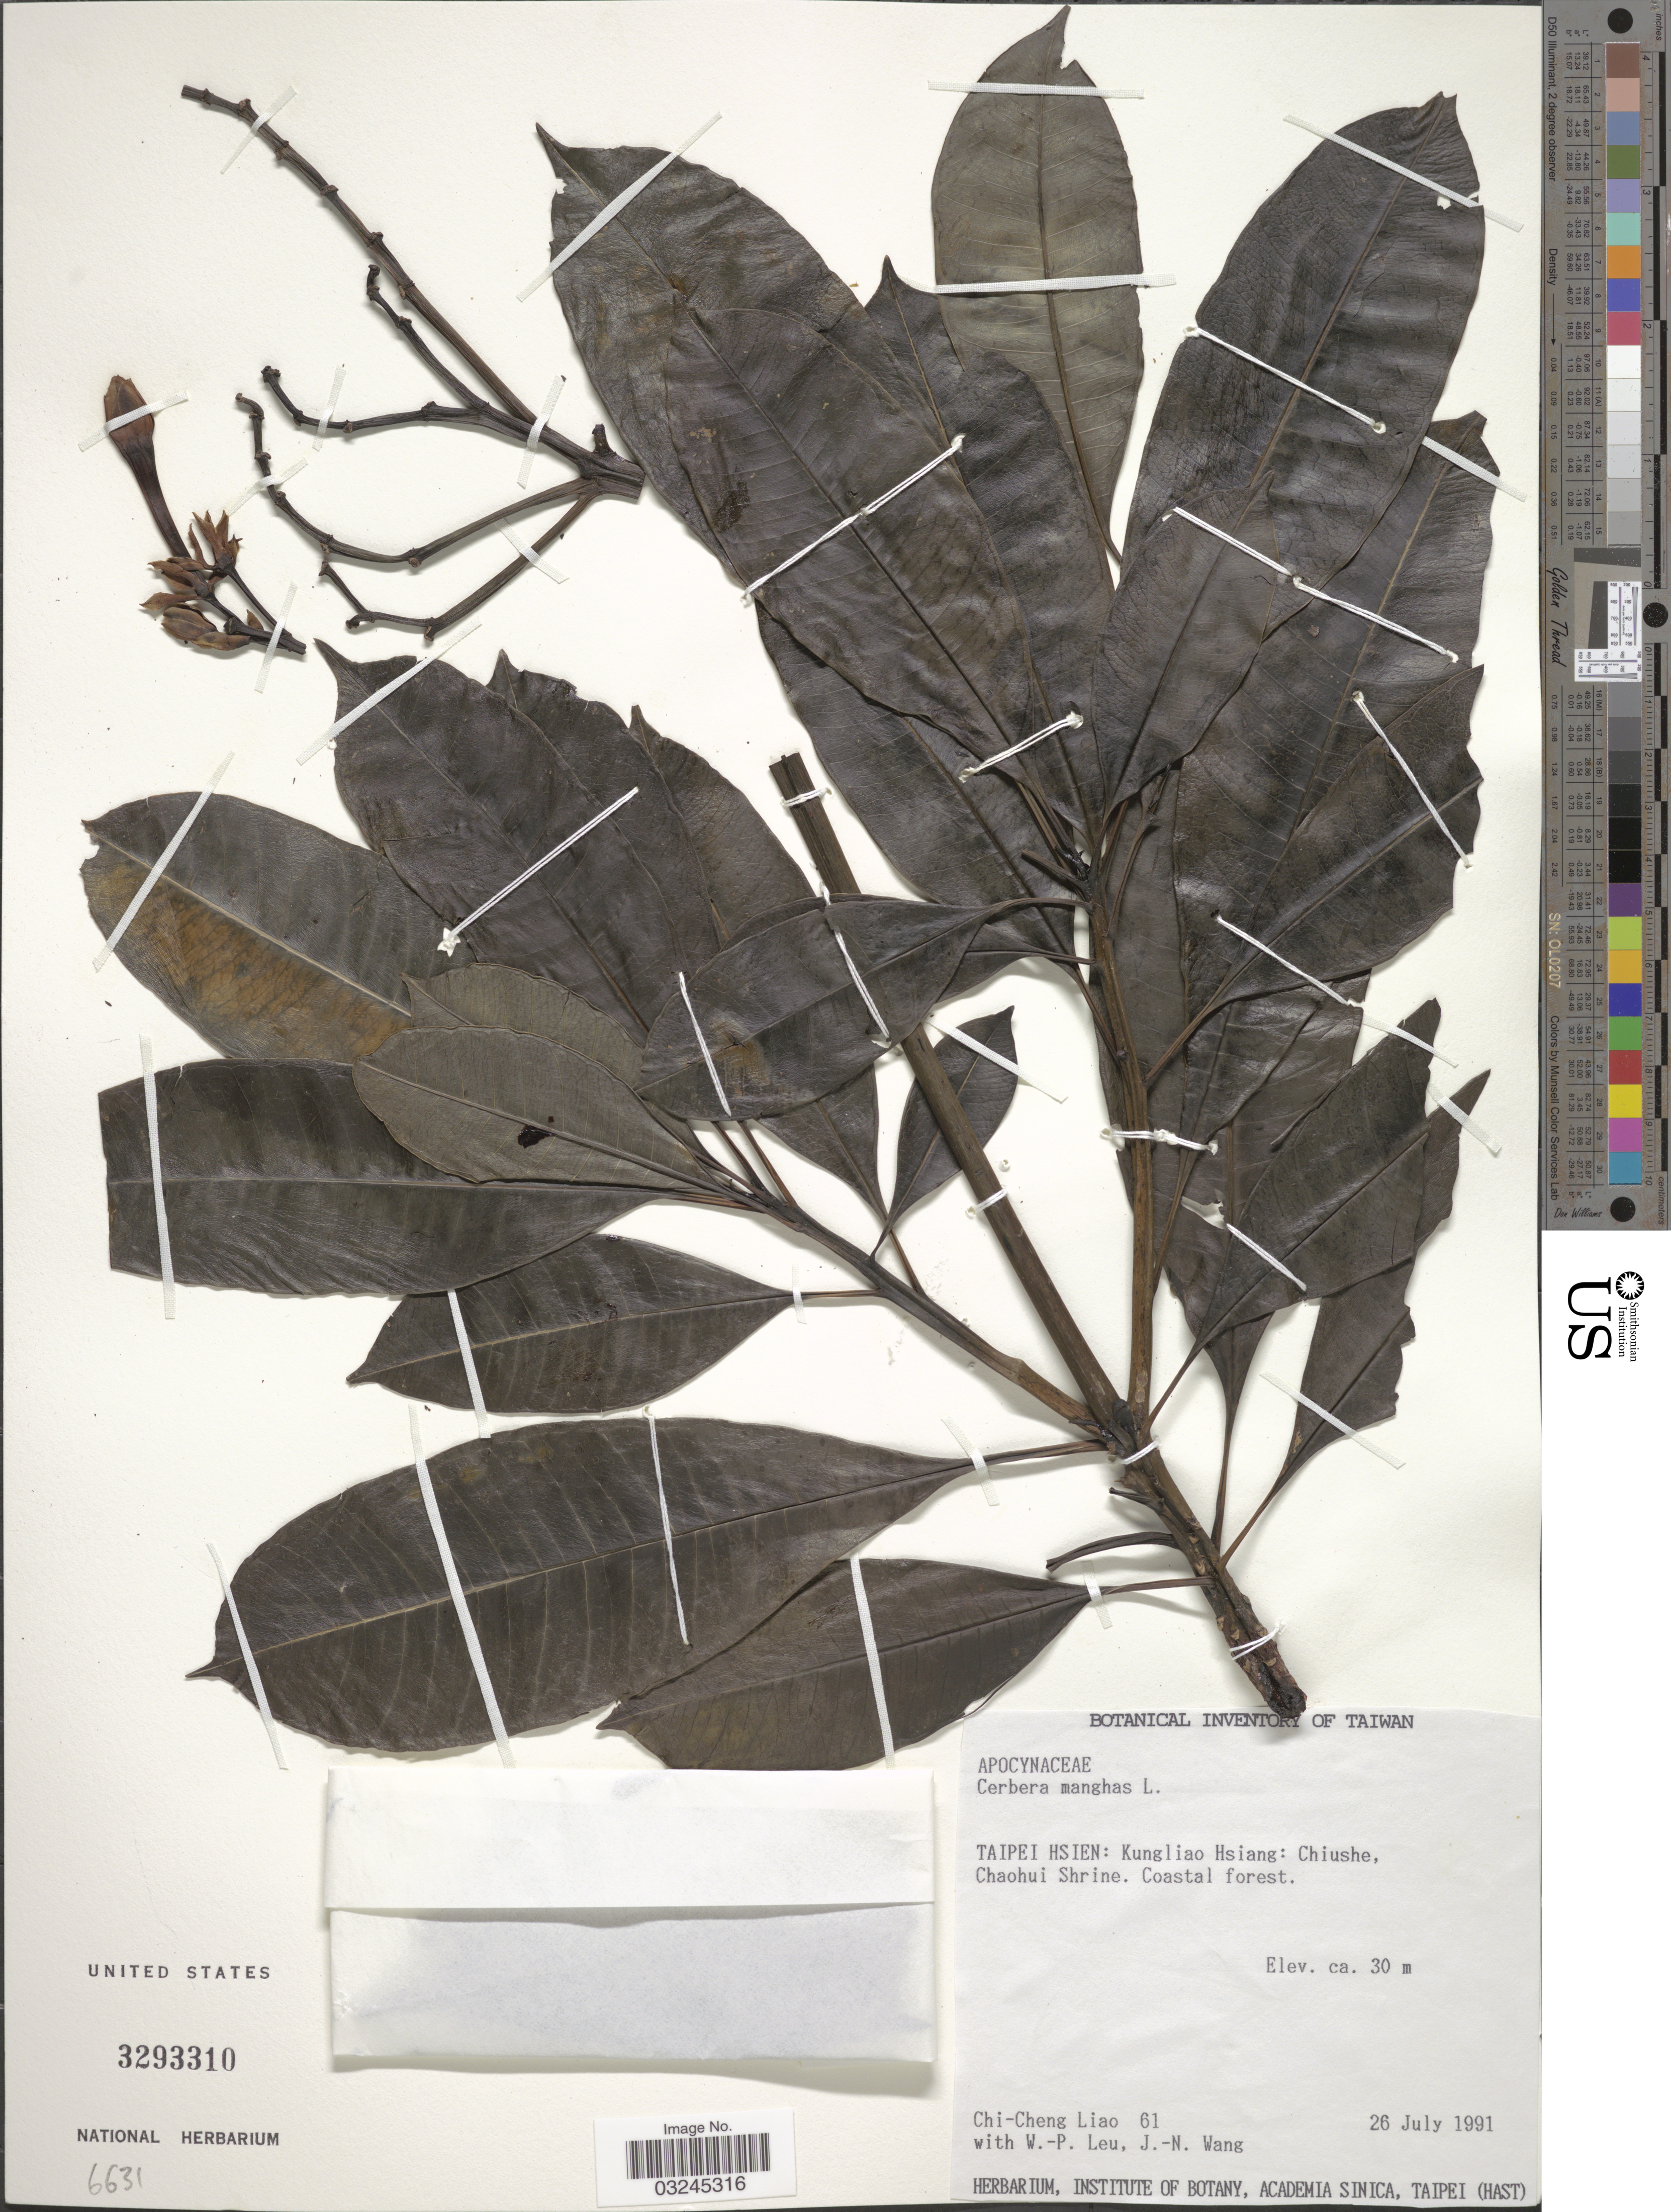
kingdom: Plantae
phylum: Tracheophyta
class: Magnoliopsida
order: Gentianales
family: Apocynaceae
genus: Cerbera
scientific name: Cerbera manghas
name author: L.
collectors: C. Liao, W. Leu & J. Wang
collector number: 61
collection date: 1991-07-26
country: Taiwan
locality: Taipei Hsien: Kungliao Hsiang: Chiushe, Chaohui Shrine.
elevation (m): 30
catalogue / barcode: US 3293310